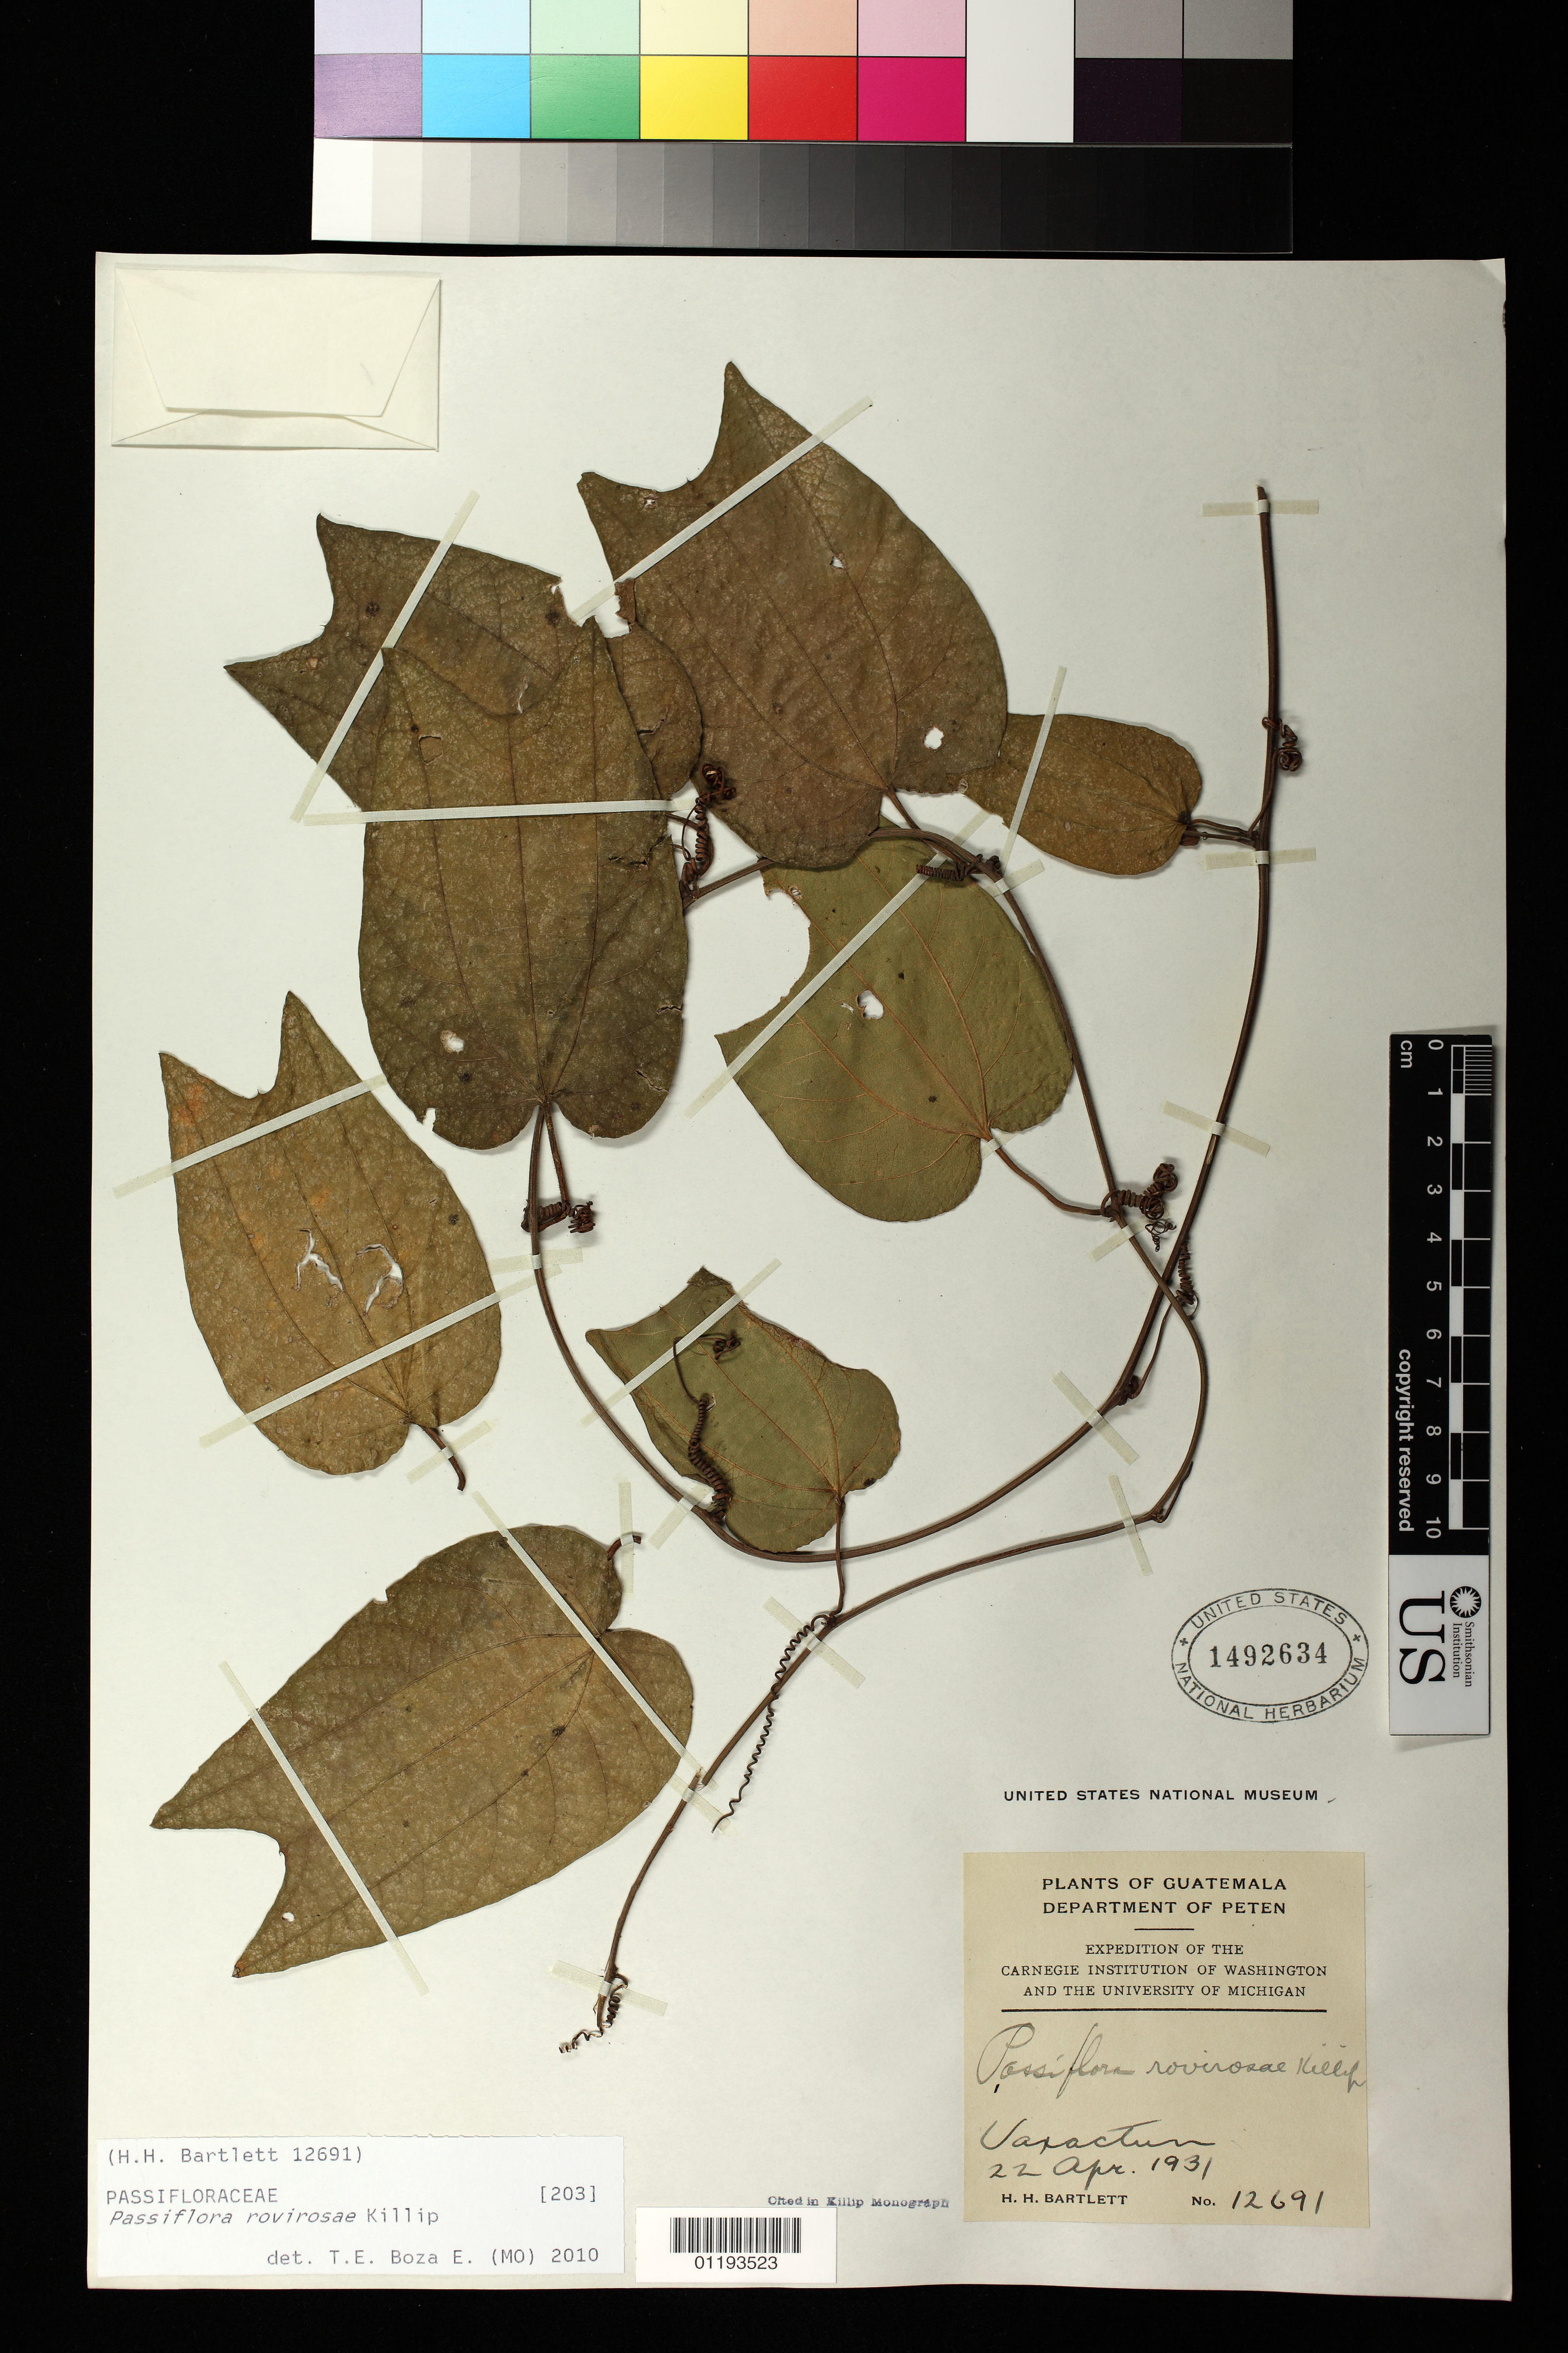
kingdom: Plantae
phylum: Tracheophyta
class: Magnoliopsida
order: Malpighiales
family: Passifloraceae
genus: Passiflora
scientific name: Passiflora rovirosae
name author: Killip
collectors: H. H. Bartlett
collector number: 12691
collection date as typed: Apr 22 1931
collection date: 1931-04-22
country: Guatemala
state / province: El Petén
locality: Uaxactun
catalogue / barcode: US 1492634